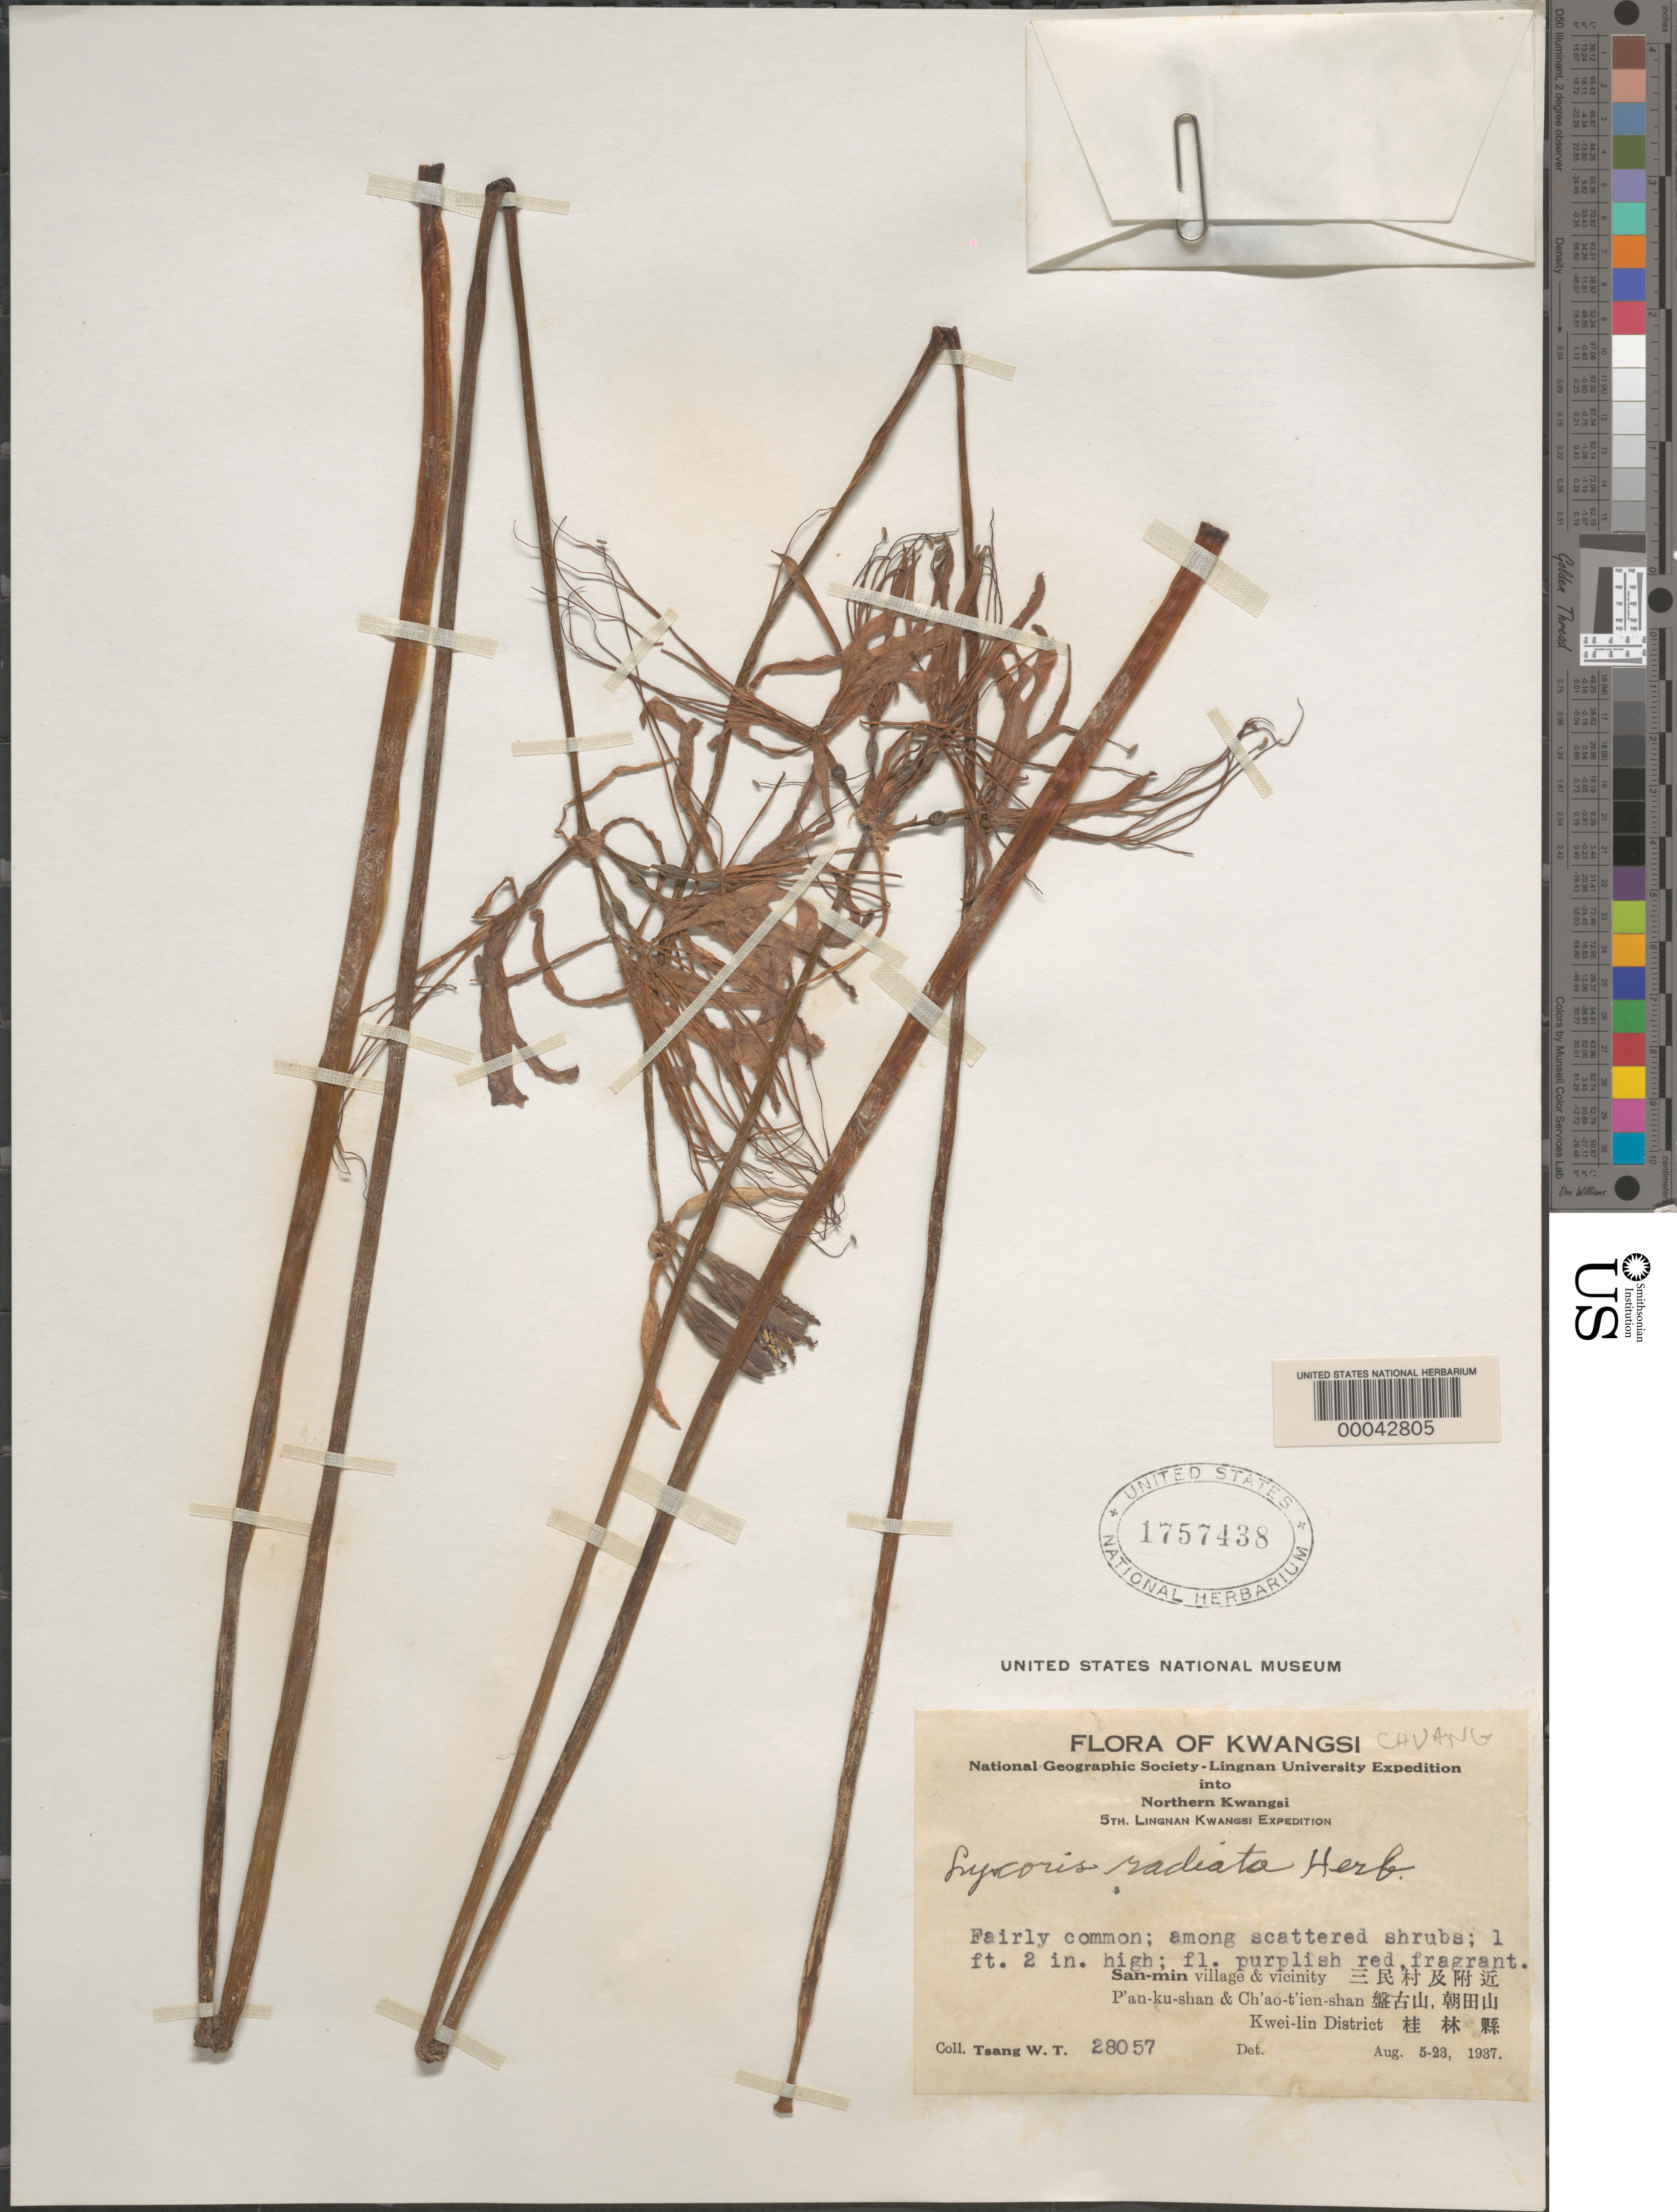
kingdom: Plantae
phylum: Tracheophyta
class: Liliopsida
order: Asparagales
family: Amaryllidaceae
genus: Lycoris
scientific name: Lycoris radiata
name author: Herb.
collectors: W. T. Tsang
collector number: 28057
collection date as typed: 05 Aug 1937 to 23 Aug 1937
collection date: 1937-08-05/1937-08-23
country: China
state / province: Guangxi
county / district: Guilin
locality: Kweilin dist., san-min village and vicinity; p'ank-ku-shan and ch'ao-t'ien-shan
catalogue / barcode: US 1757438